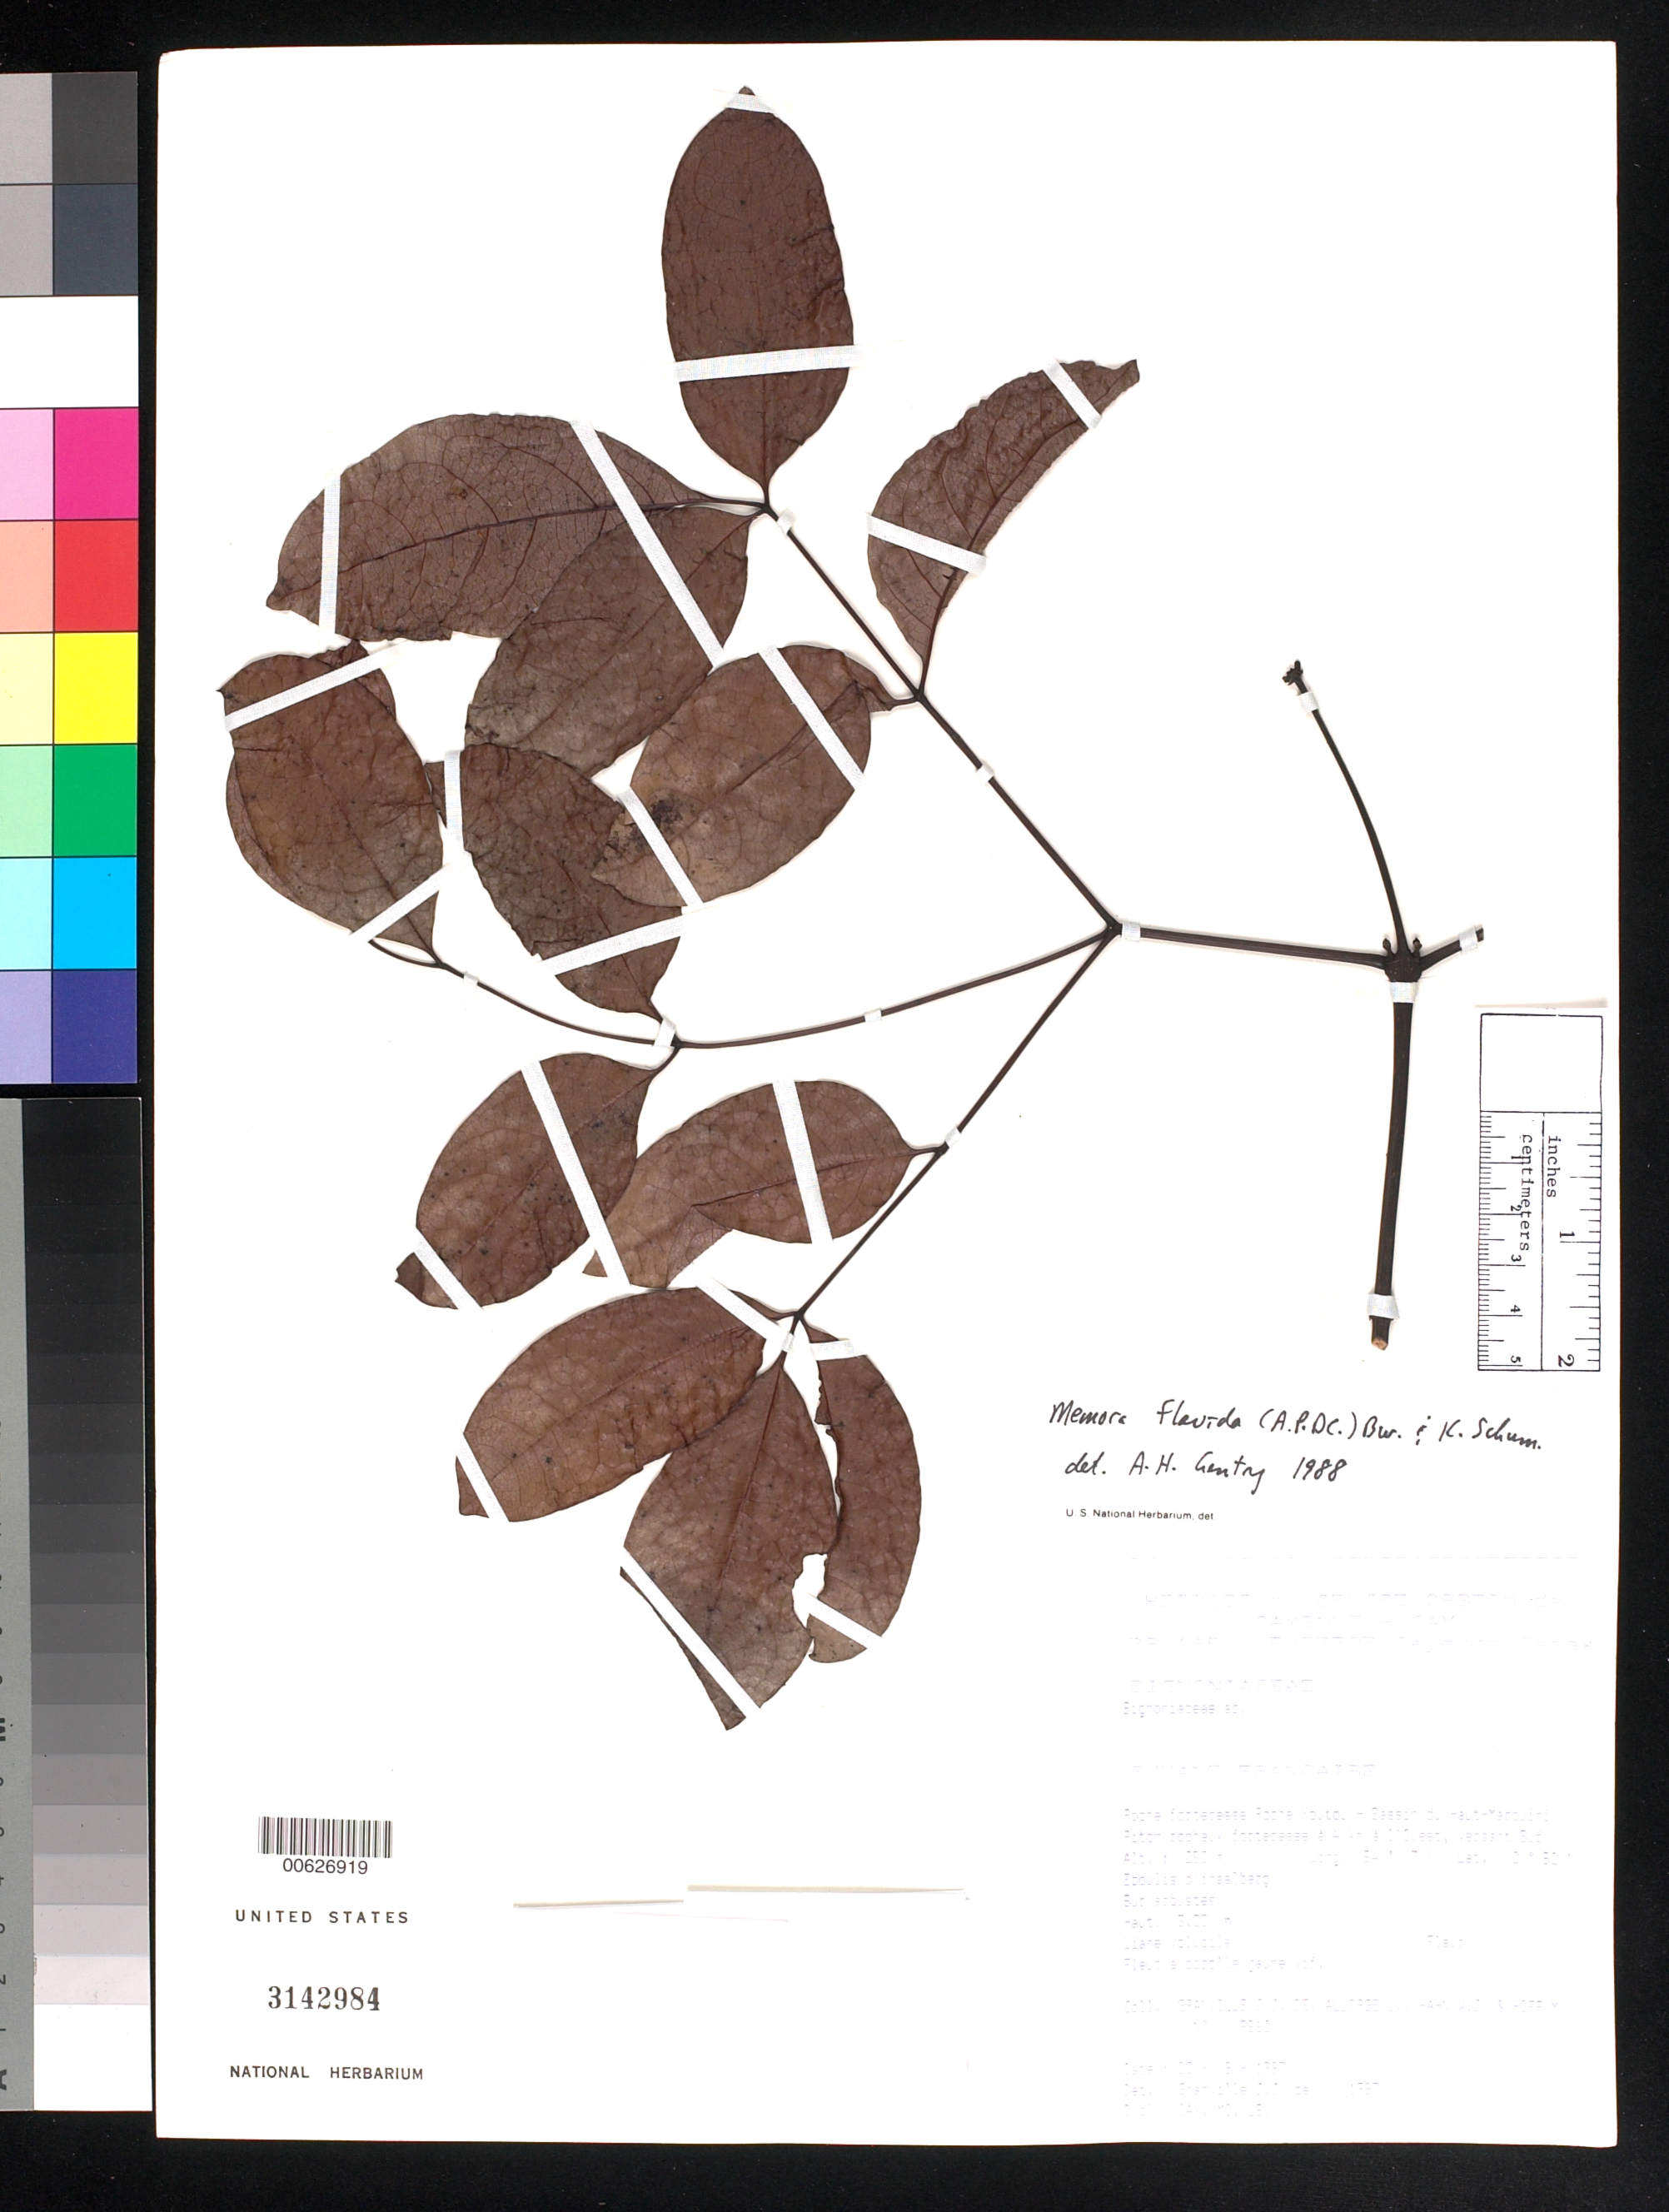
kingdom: Plantae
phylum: Tracheophyta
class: Magnoliopsida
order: Lamiales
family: Bignoniaceae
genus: Adenocalymma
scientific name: Adenocalymma validum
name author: (K. Schum.) L.G. Lohmann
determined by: Fonseca, L. H. M.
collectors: J.-J. de Granville, L. Allorge, W. J. Hahn & M. Hoff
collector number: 9562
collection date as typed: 20-Aug-87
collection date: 1987-08-20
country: French Guiana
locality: Roche Koutou, Bassin du Haut-Marouini. Piton rocheux forteresse a 4 km a l'Oust. versant Sud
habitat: Eboulis d'inselberg, sur arbustes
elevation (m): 250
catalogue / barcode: US 3142984